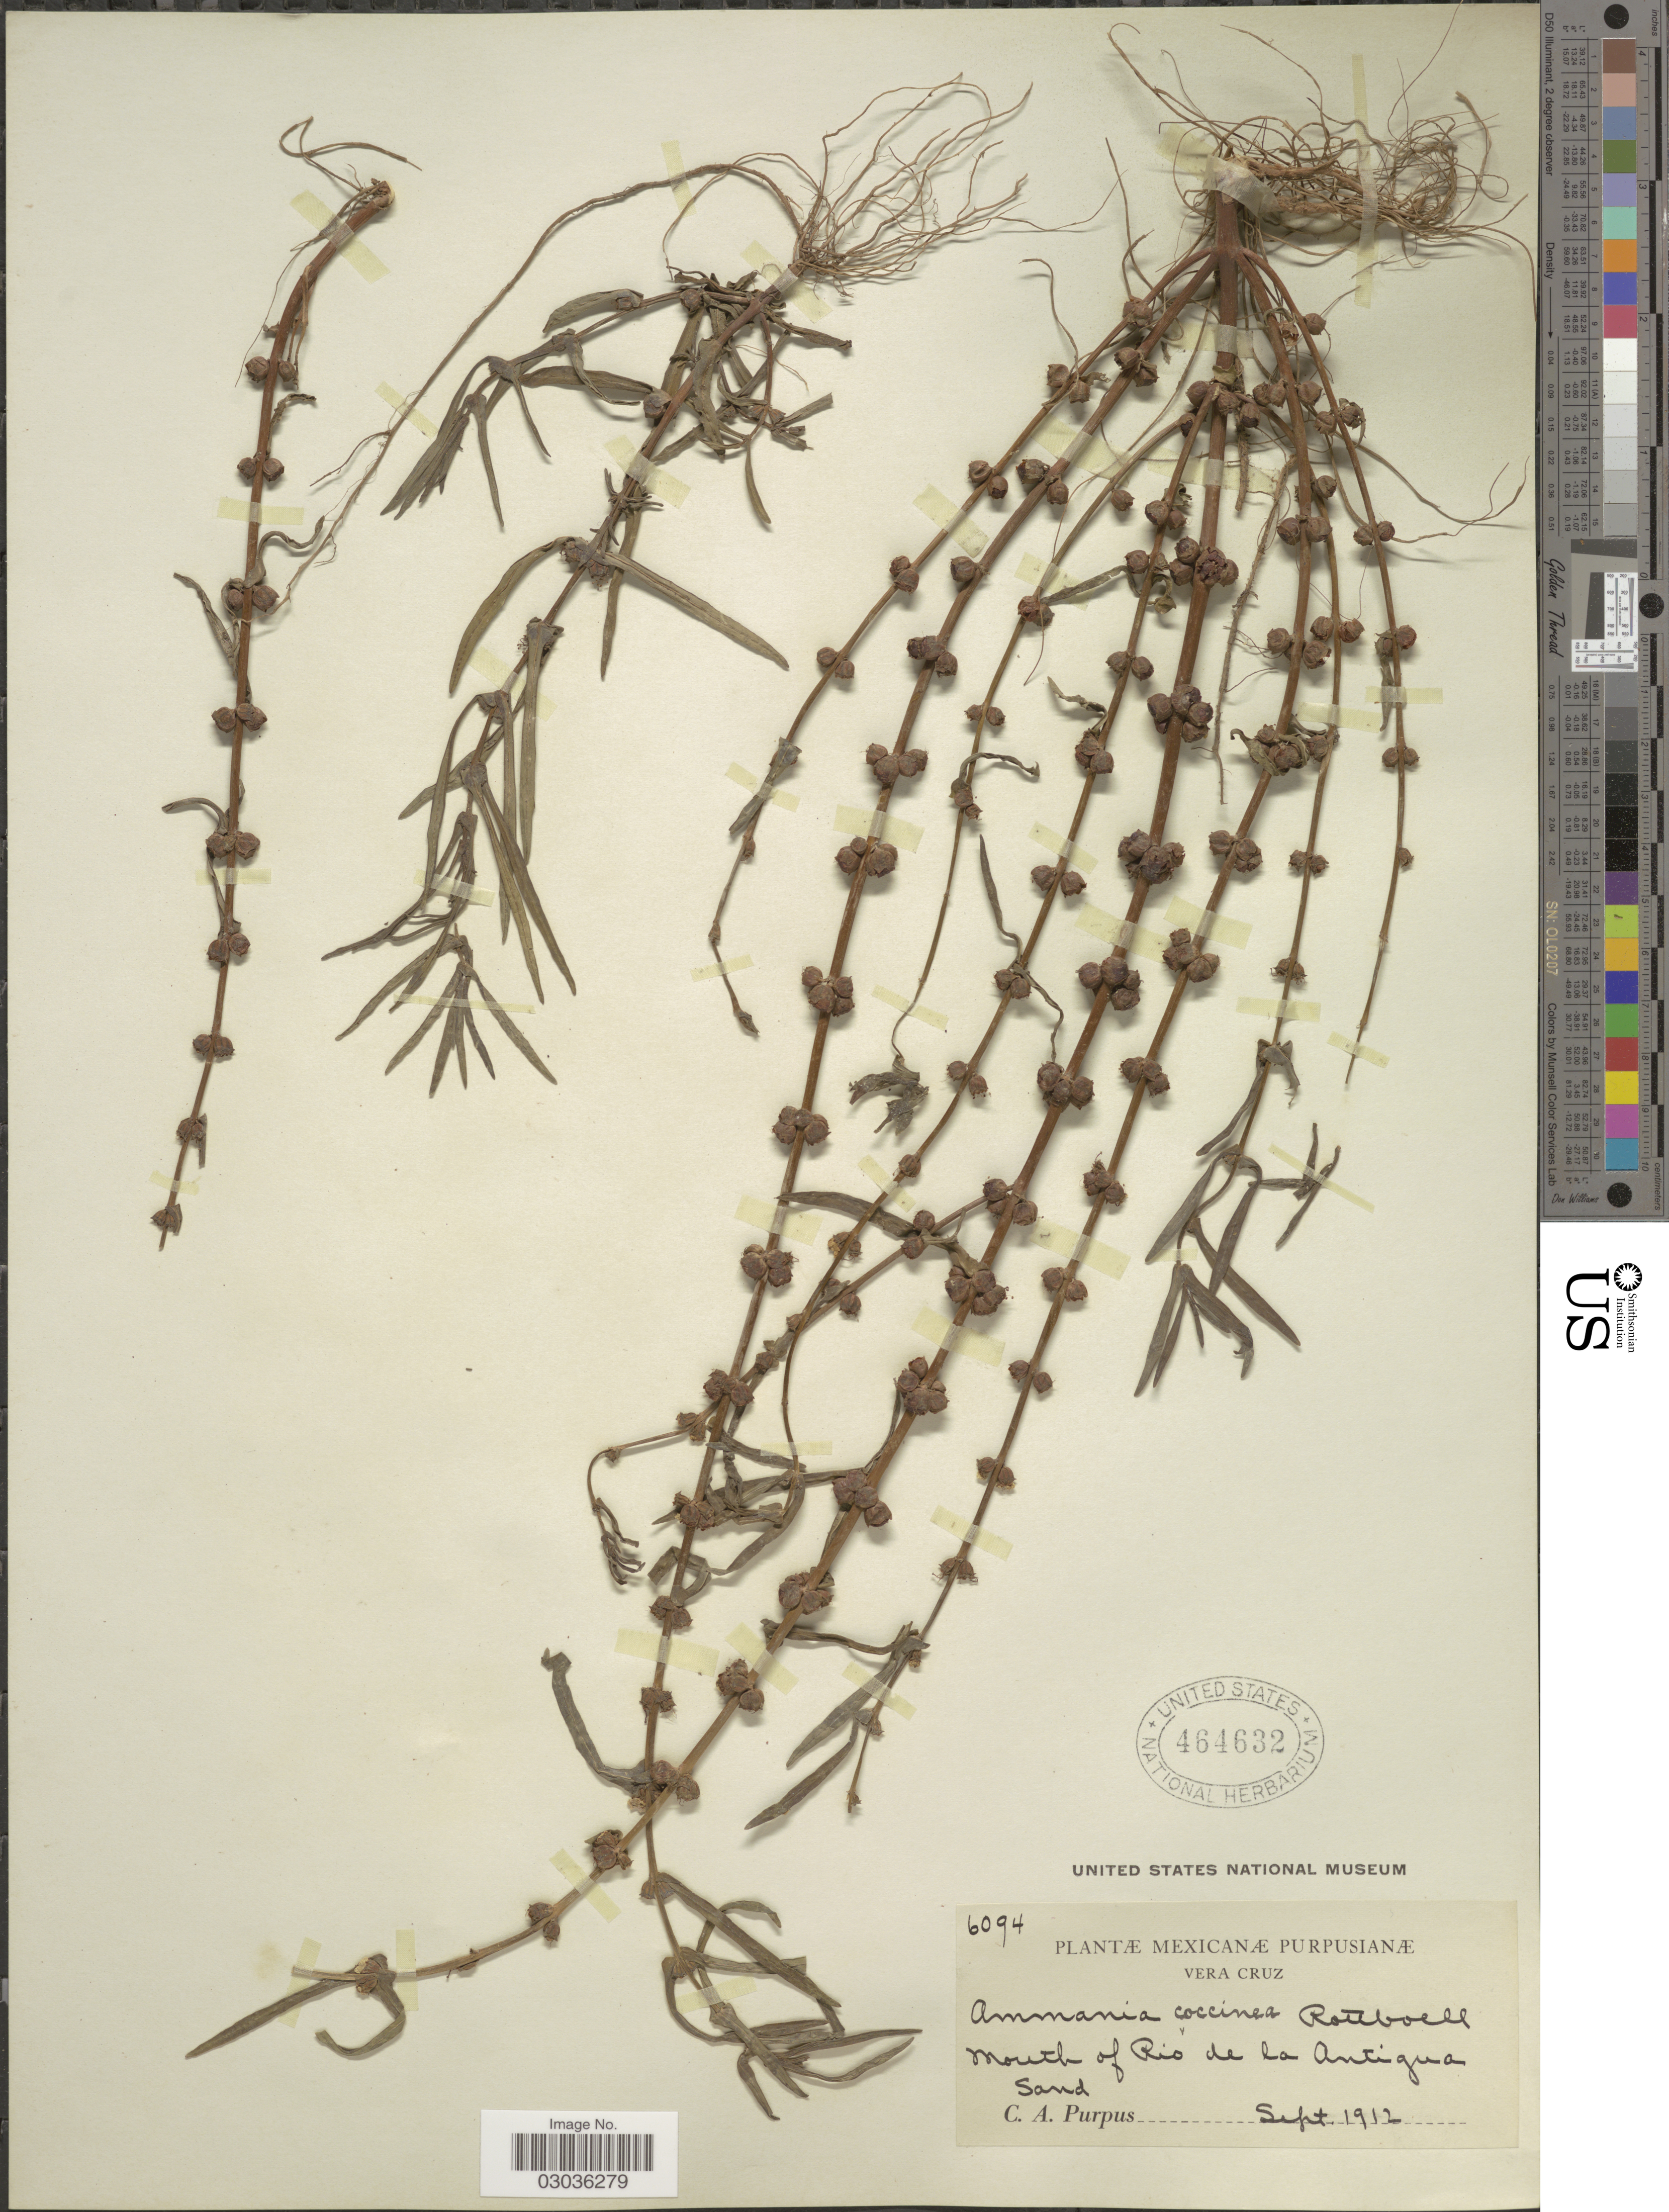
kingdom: Plantae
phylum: Tracheophyta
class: Magnoliopsida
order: Myrtales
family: Lythraceae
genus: Ammannia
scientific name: Ammannia coccinea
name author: Rottb.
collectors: C. A. Purpus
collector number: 6094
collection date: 1912-09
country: Mexico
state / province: Veracruz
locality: Mouth of Rio de la Antigua.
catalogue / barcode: US 464632